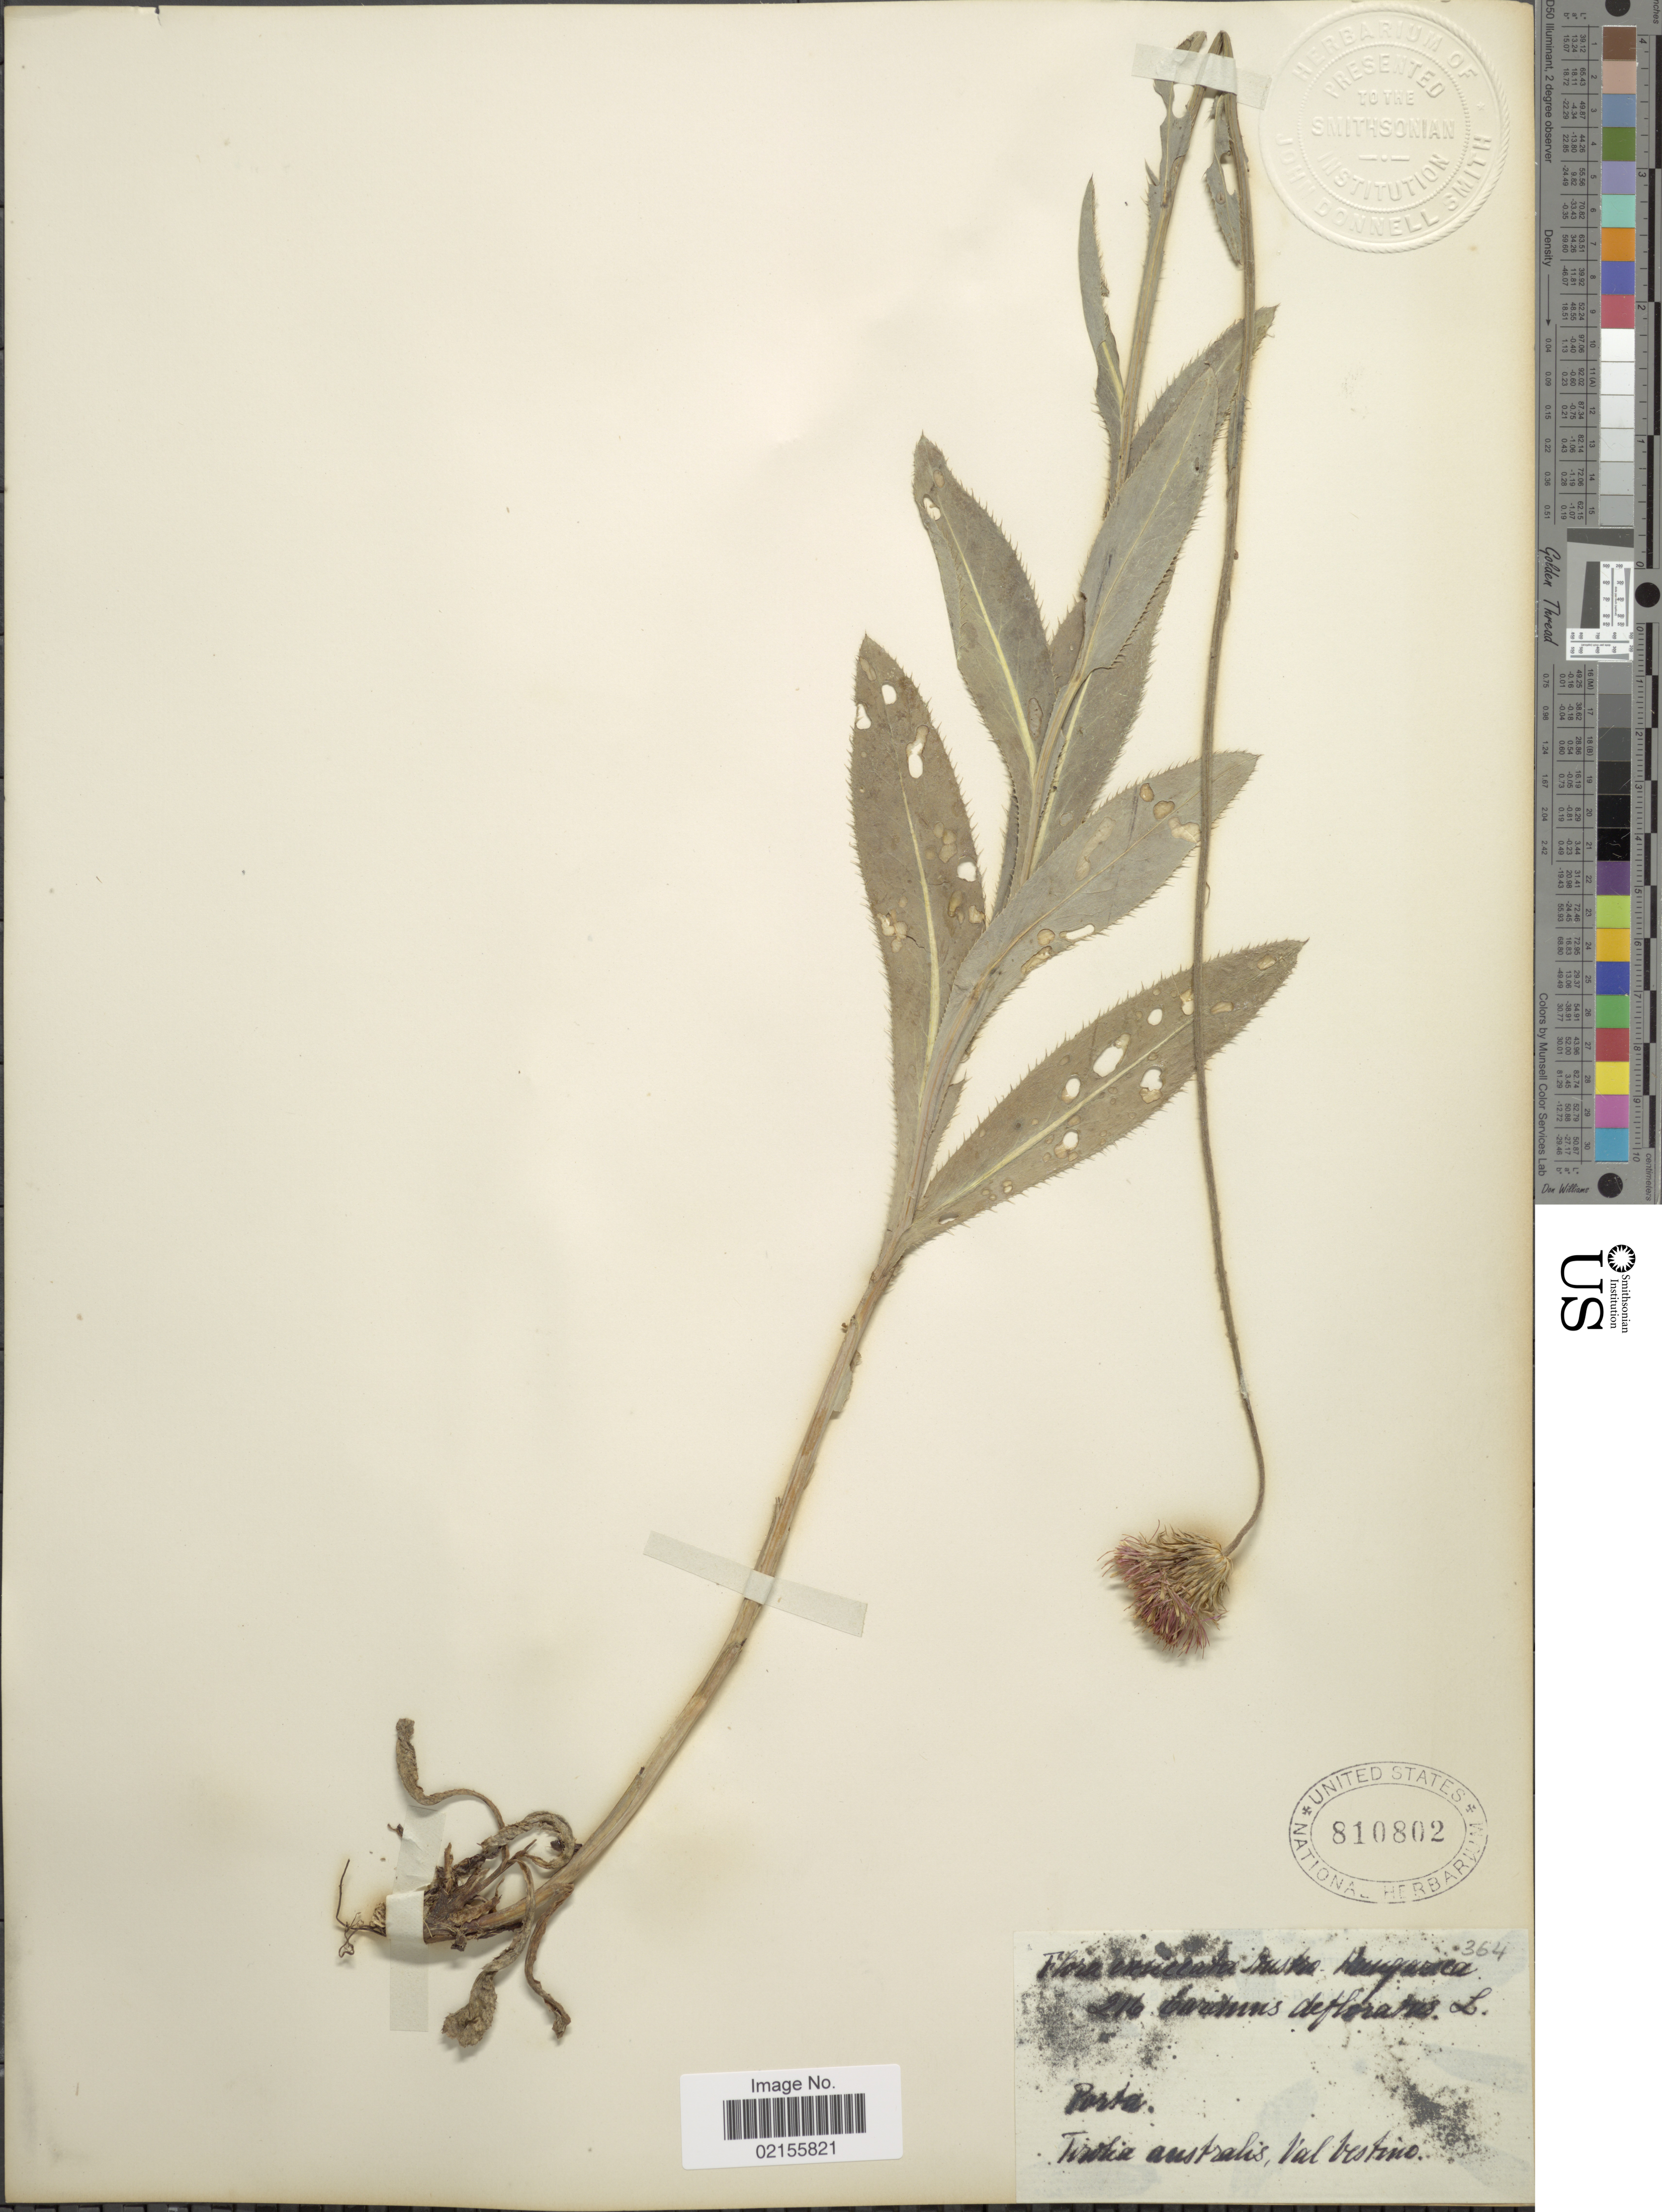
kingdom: Plantae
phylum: Tracheophyta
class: Magnoliopsida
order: Asterales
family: Asteraceae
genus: Carduus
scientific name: Carduus defloratus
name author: L.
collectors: -- Porta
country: Austria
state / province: Tirol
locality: Tirolia australis, Val Vestino [interpreted]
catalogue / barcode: US 810802